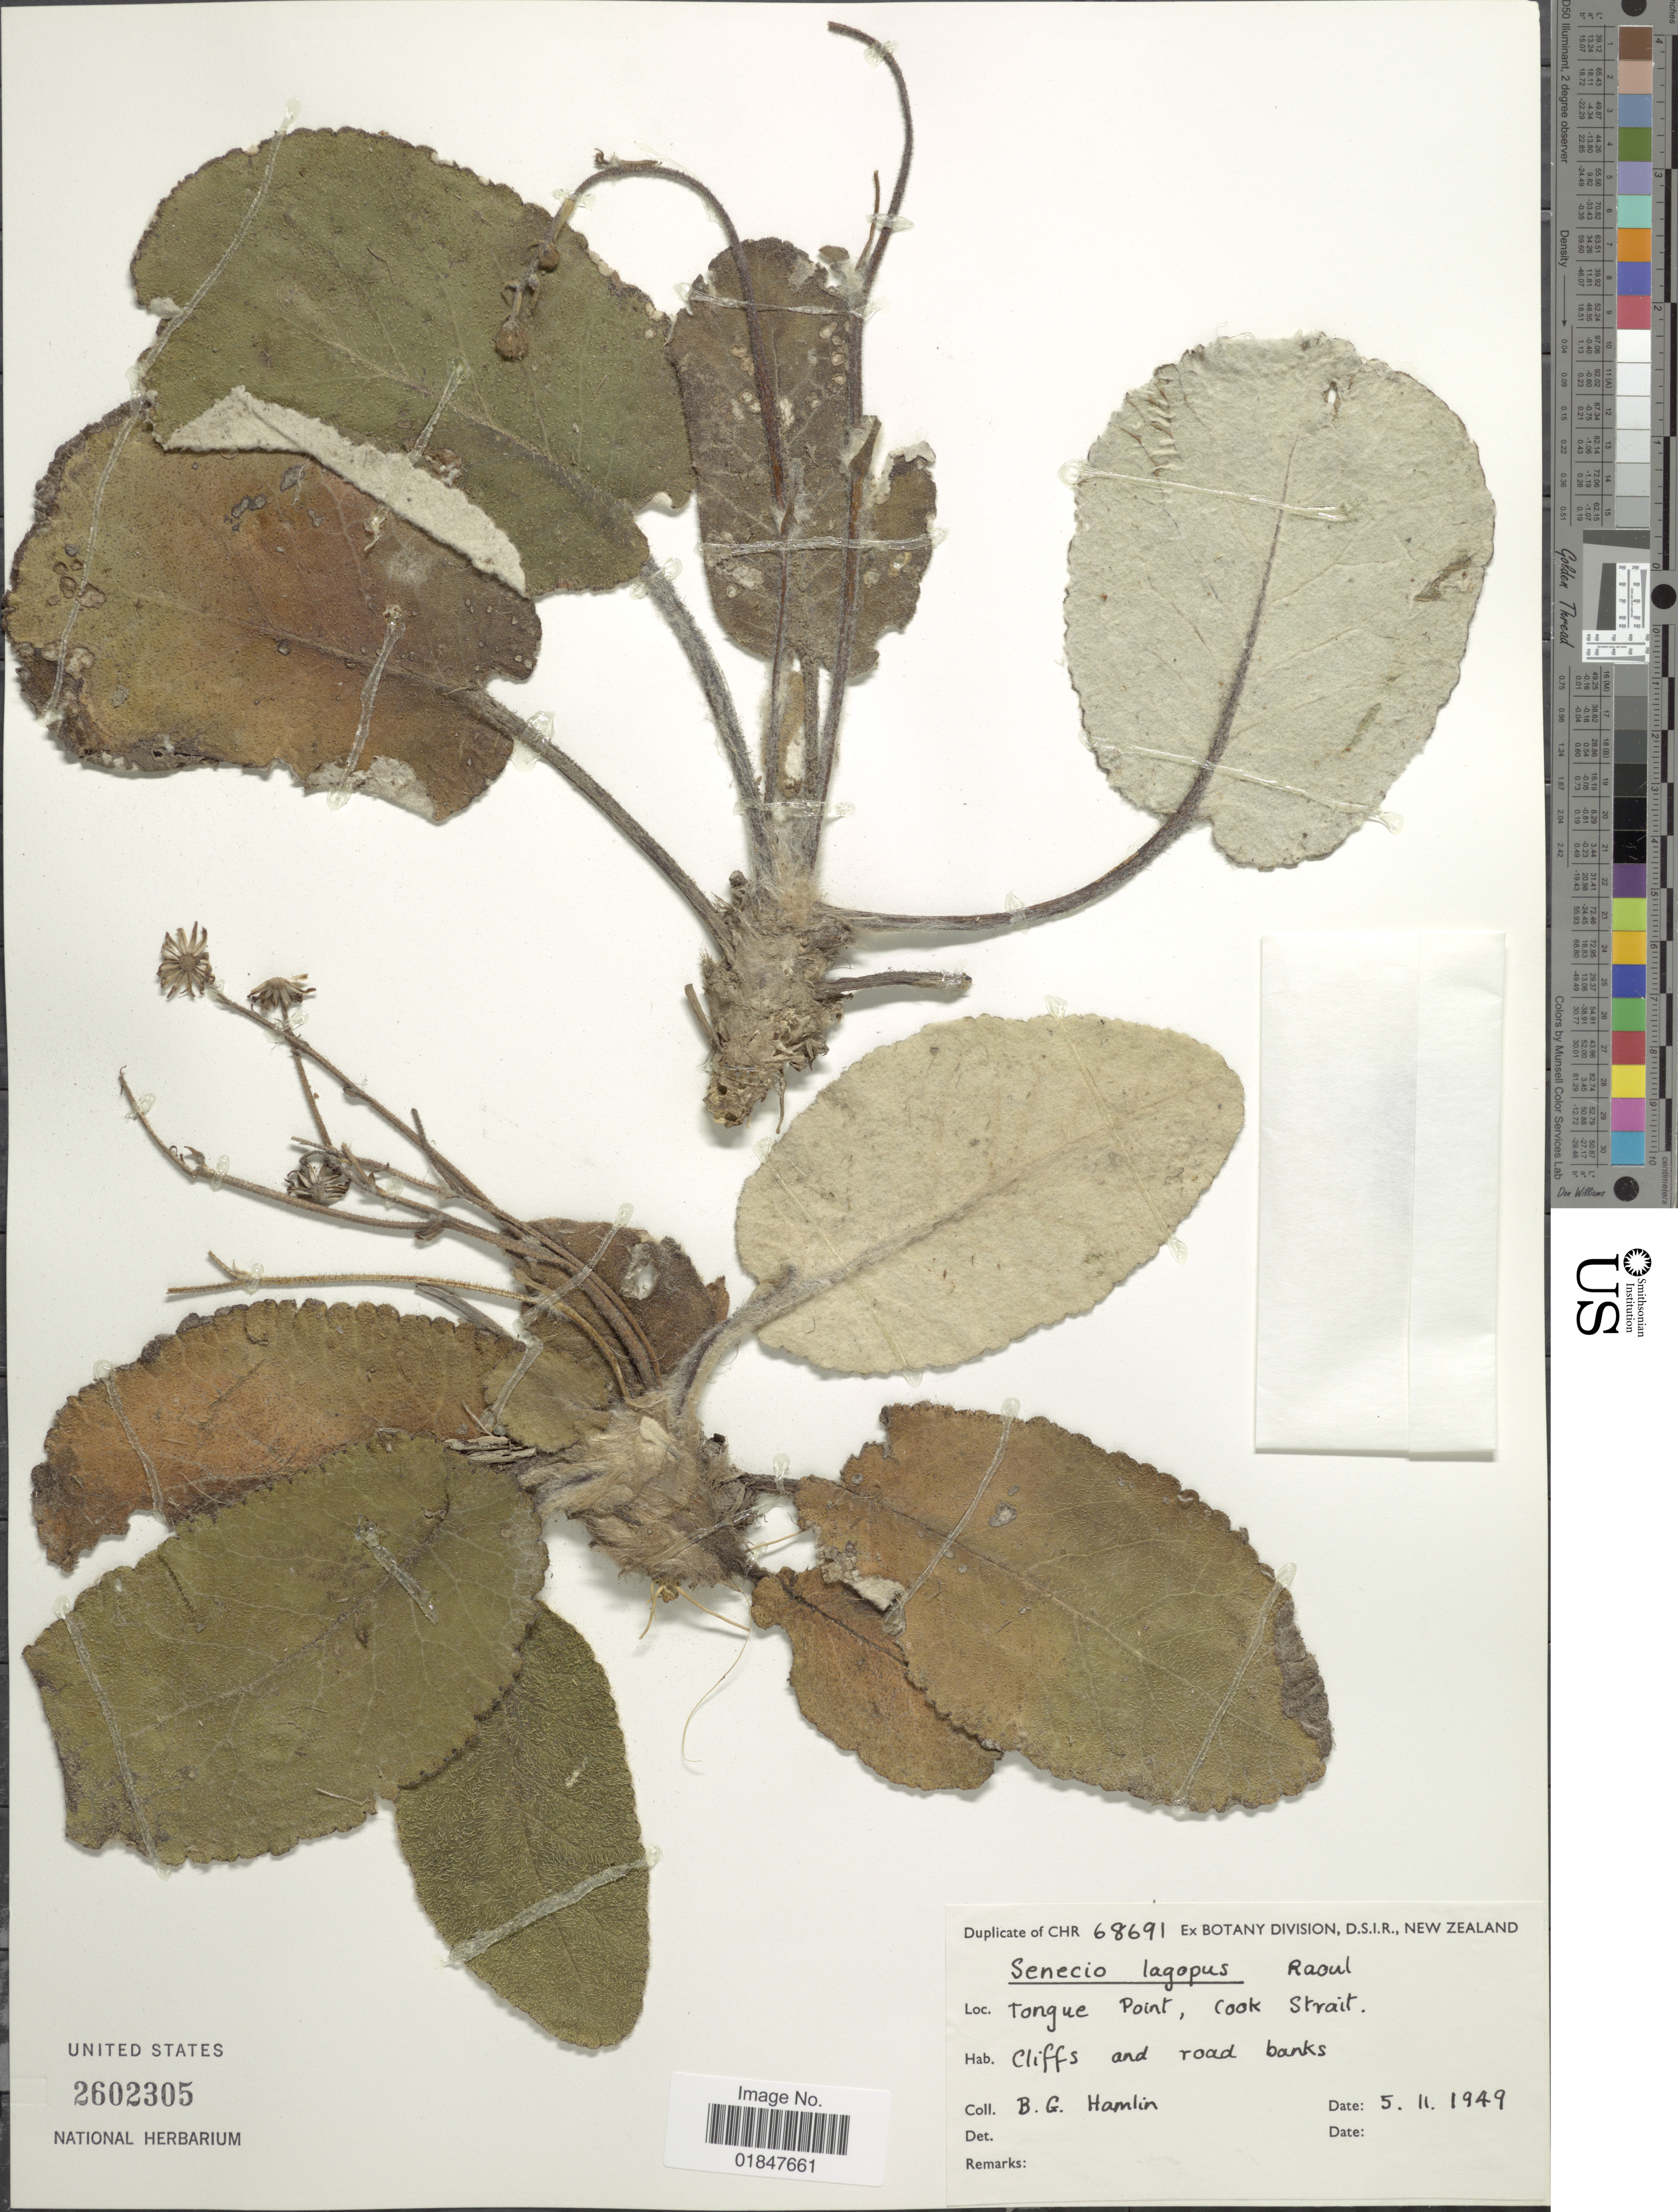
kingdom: Plantae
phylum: Tracheophyta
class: Magnoliopsida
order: Asterales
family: Asteraceae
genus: Brachyglottis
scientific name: Brachyglottis lagopus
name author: (Raoul) B. Nord.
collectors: B. Hamlin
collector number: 68691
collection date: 1949-11-05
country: New Zealand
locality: Tongue Point, Cook Strait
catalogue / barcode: US 2602305